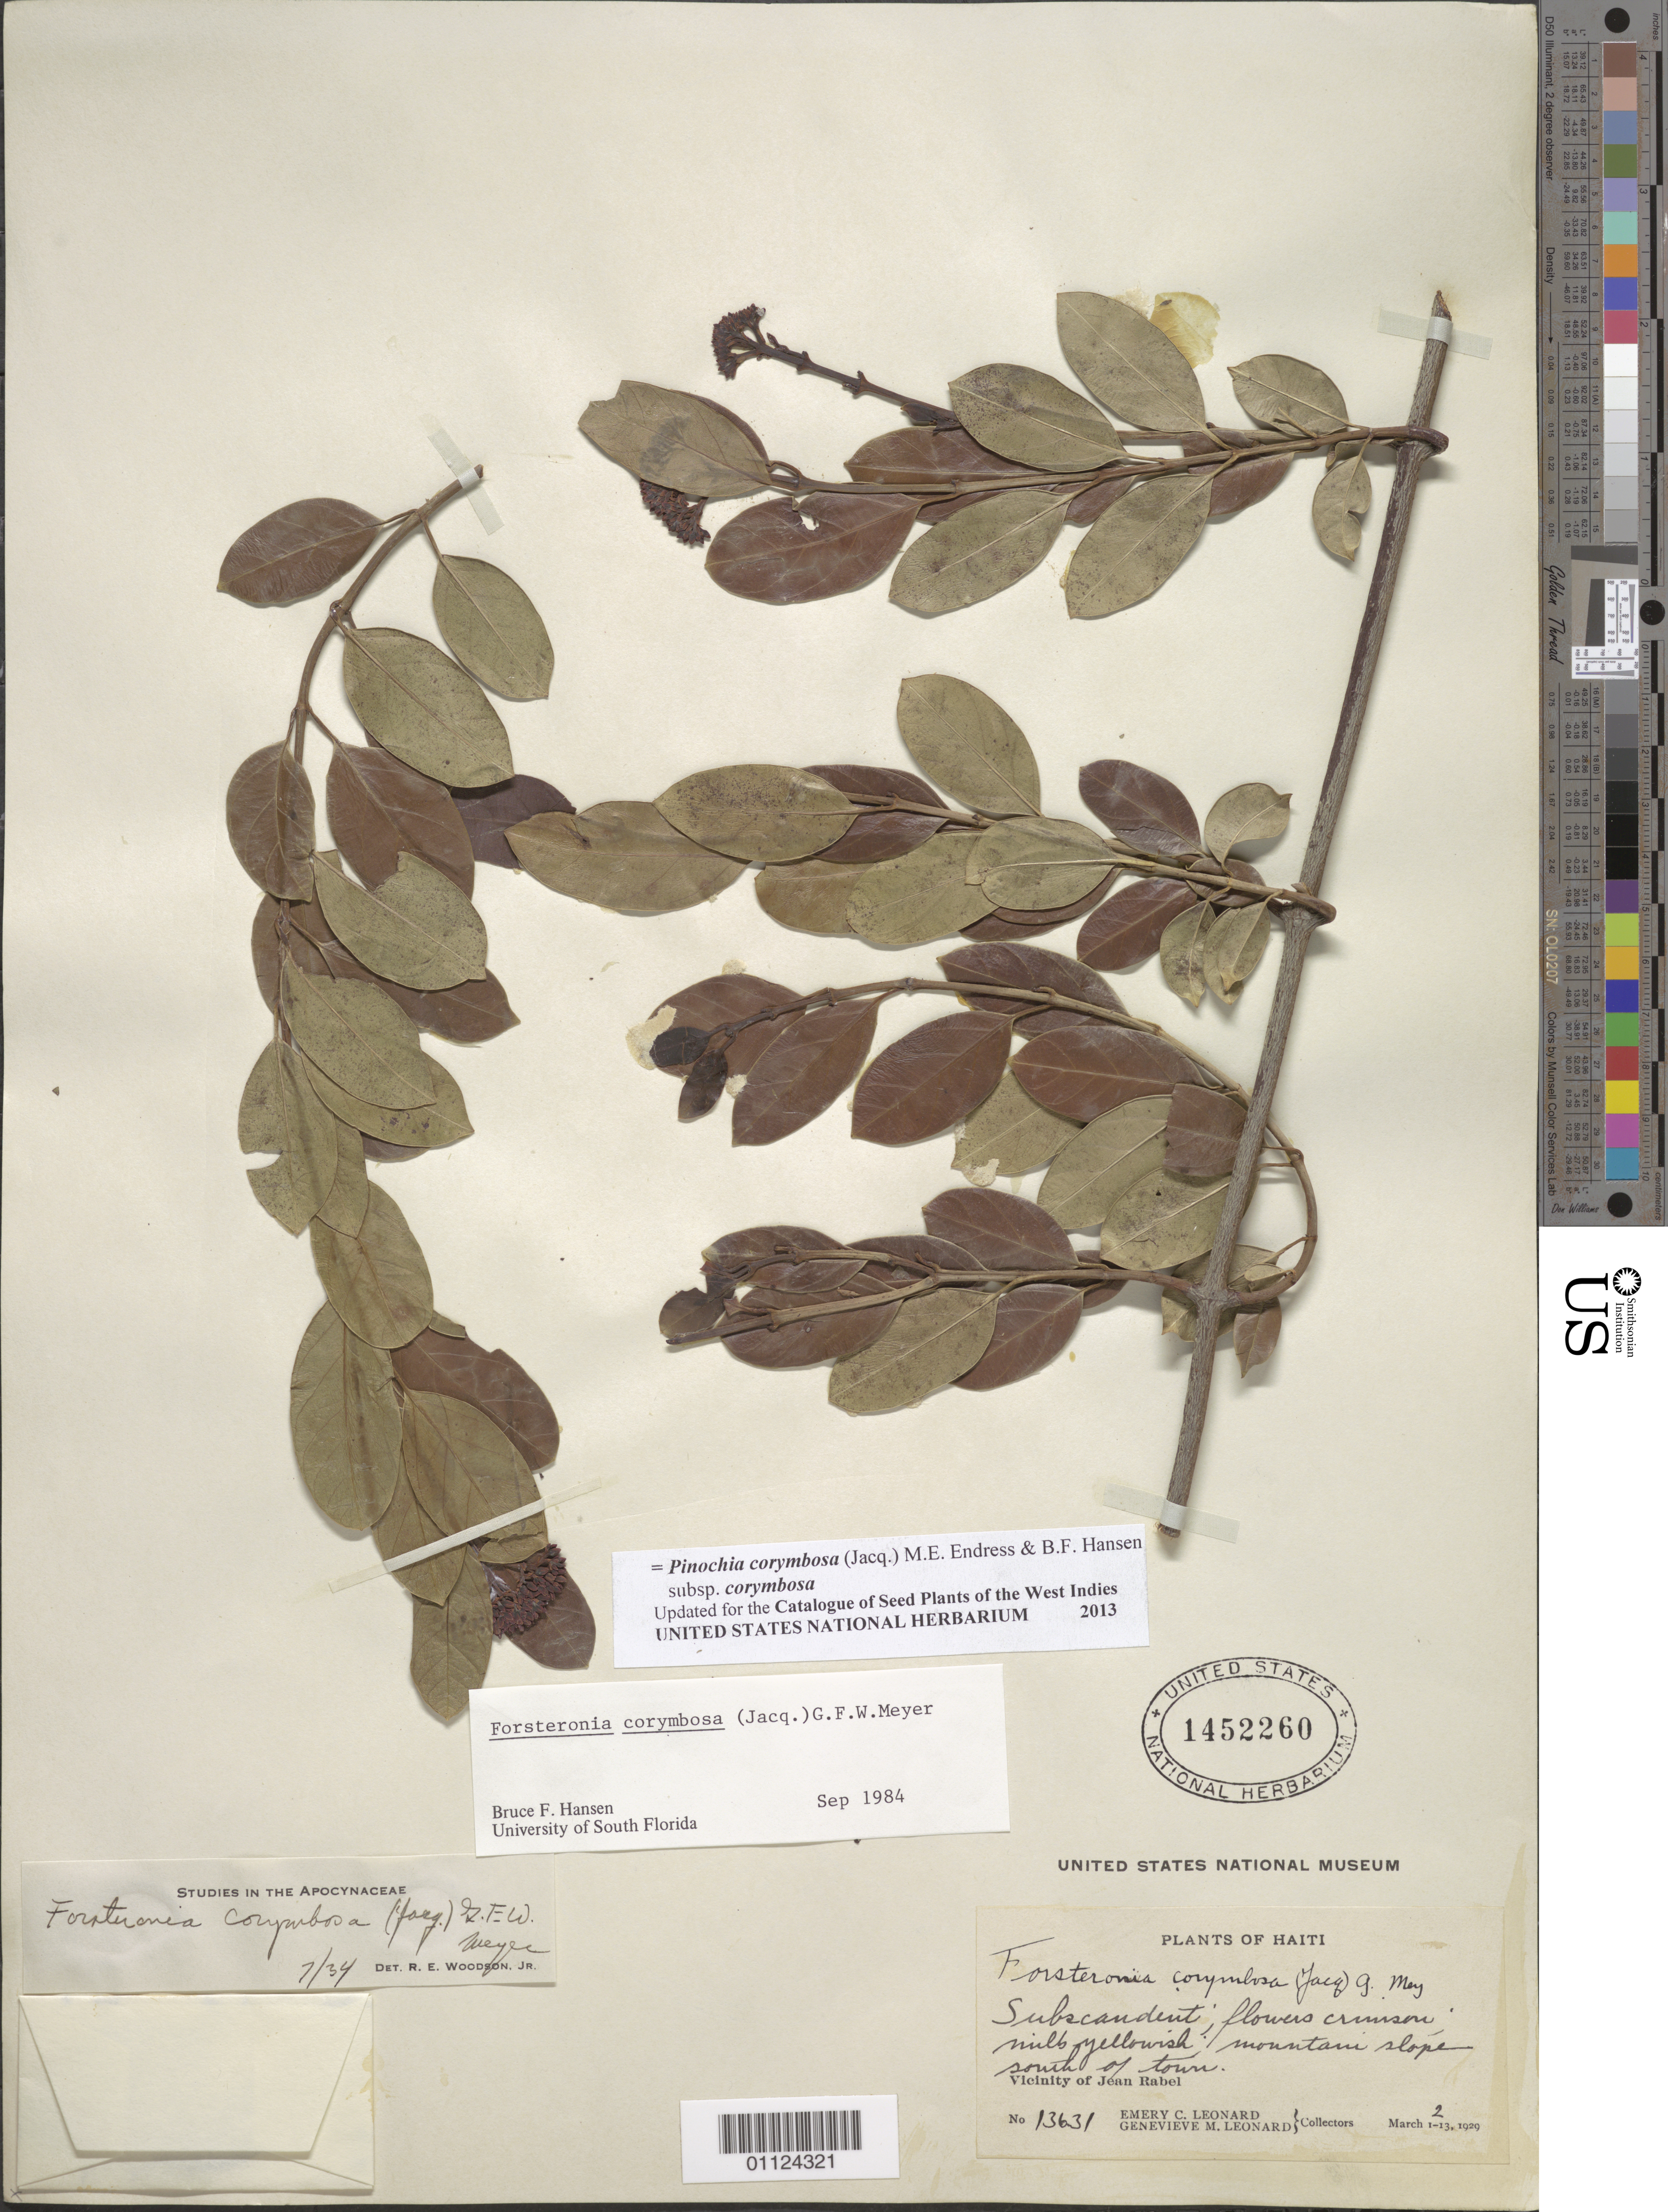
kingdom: Plantae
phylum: Tracheophyta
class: Magnoliopsida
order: Gentianales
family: Apocynaceae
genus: Pinochia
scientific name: Pinochia corymbosa subsp. corymbosa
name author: (Jacq.) M.E. Endress & B.F. Hansen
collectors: E. C. Leonard & G. M. Leonard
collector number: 13631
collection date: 1929-03-02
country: Haiti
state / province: Nord-Ouest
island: Hispaniola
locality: Jean Rabel vicinity; south of town.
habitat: Mountain slope.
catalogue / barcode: US 1452260